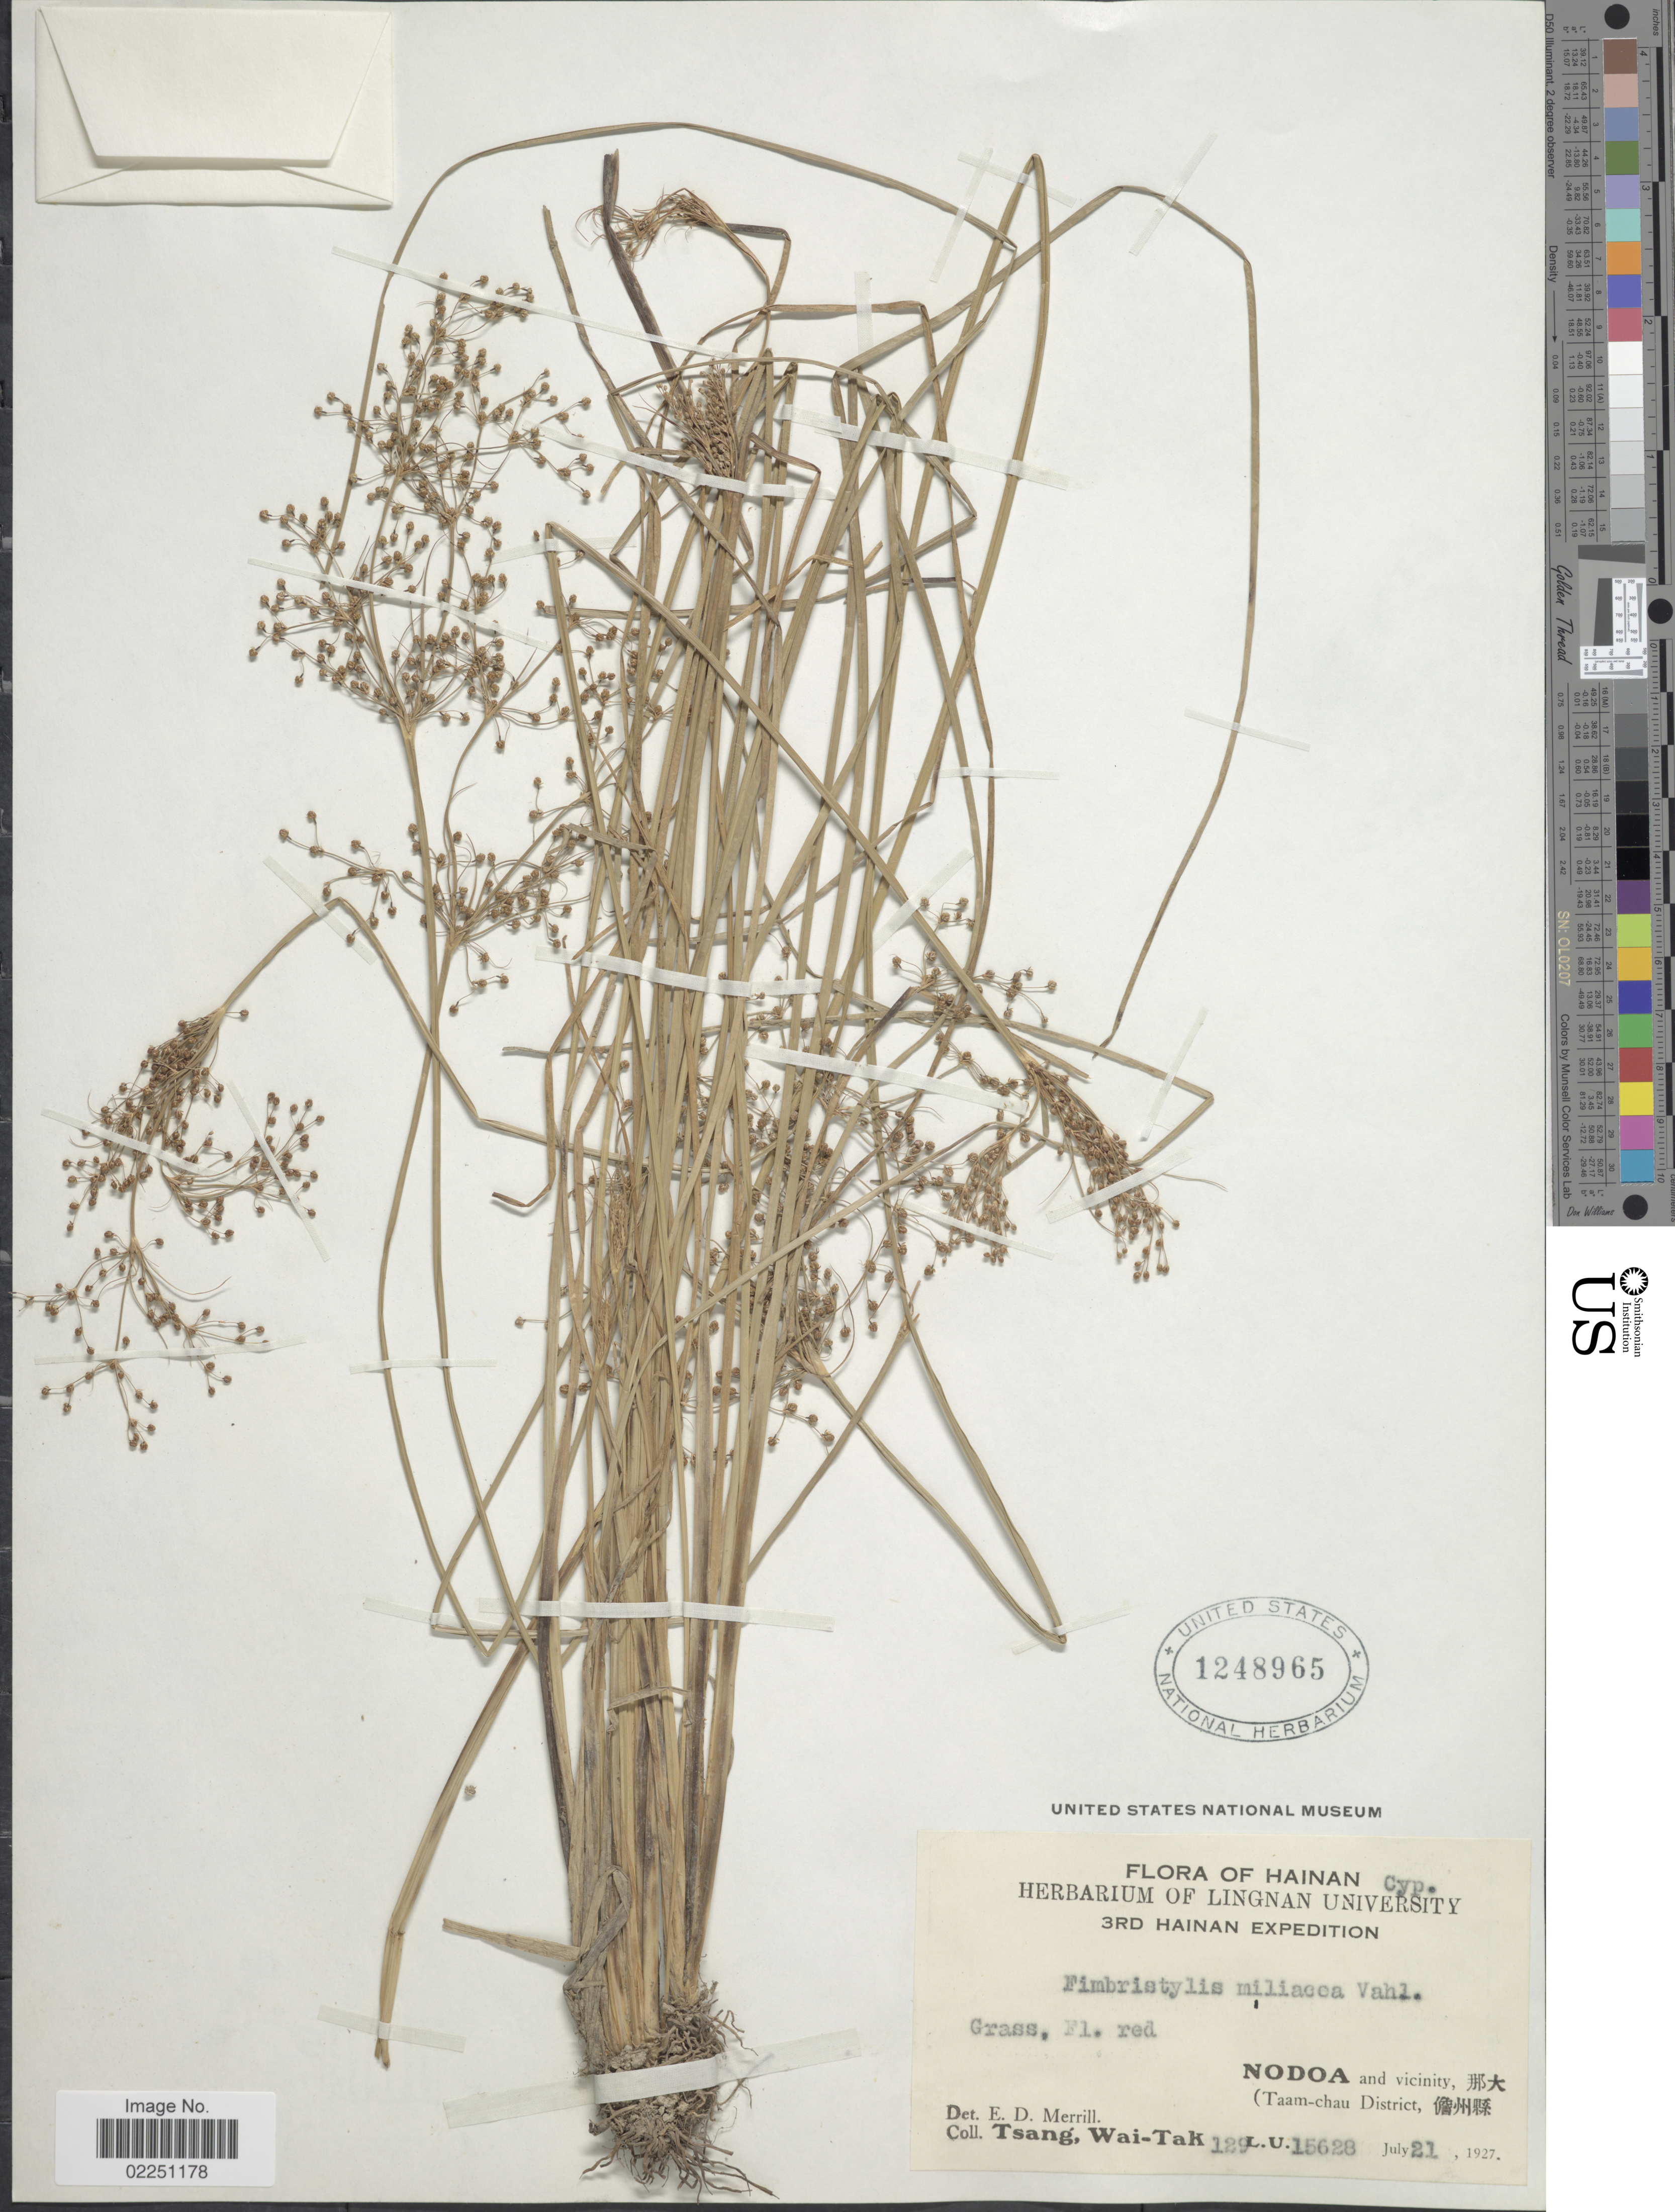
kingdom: Plantae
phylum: Tracheophyta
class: Liliopsida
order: Poales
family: Cyperaceae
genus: Fimbristylis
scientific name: Fimbristylis littoralis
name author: Gaudich.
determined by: Strong, M. T., (US), Smithsonian Institution - National Museum of Natural History (UNITED STATES)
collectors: W. T. Tsang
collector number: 129/L.U.15628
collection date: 1927-07-21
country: China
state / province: Hainan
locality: Nodoa and vicinity, (Taam-chau District)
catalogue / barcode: US 1248965